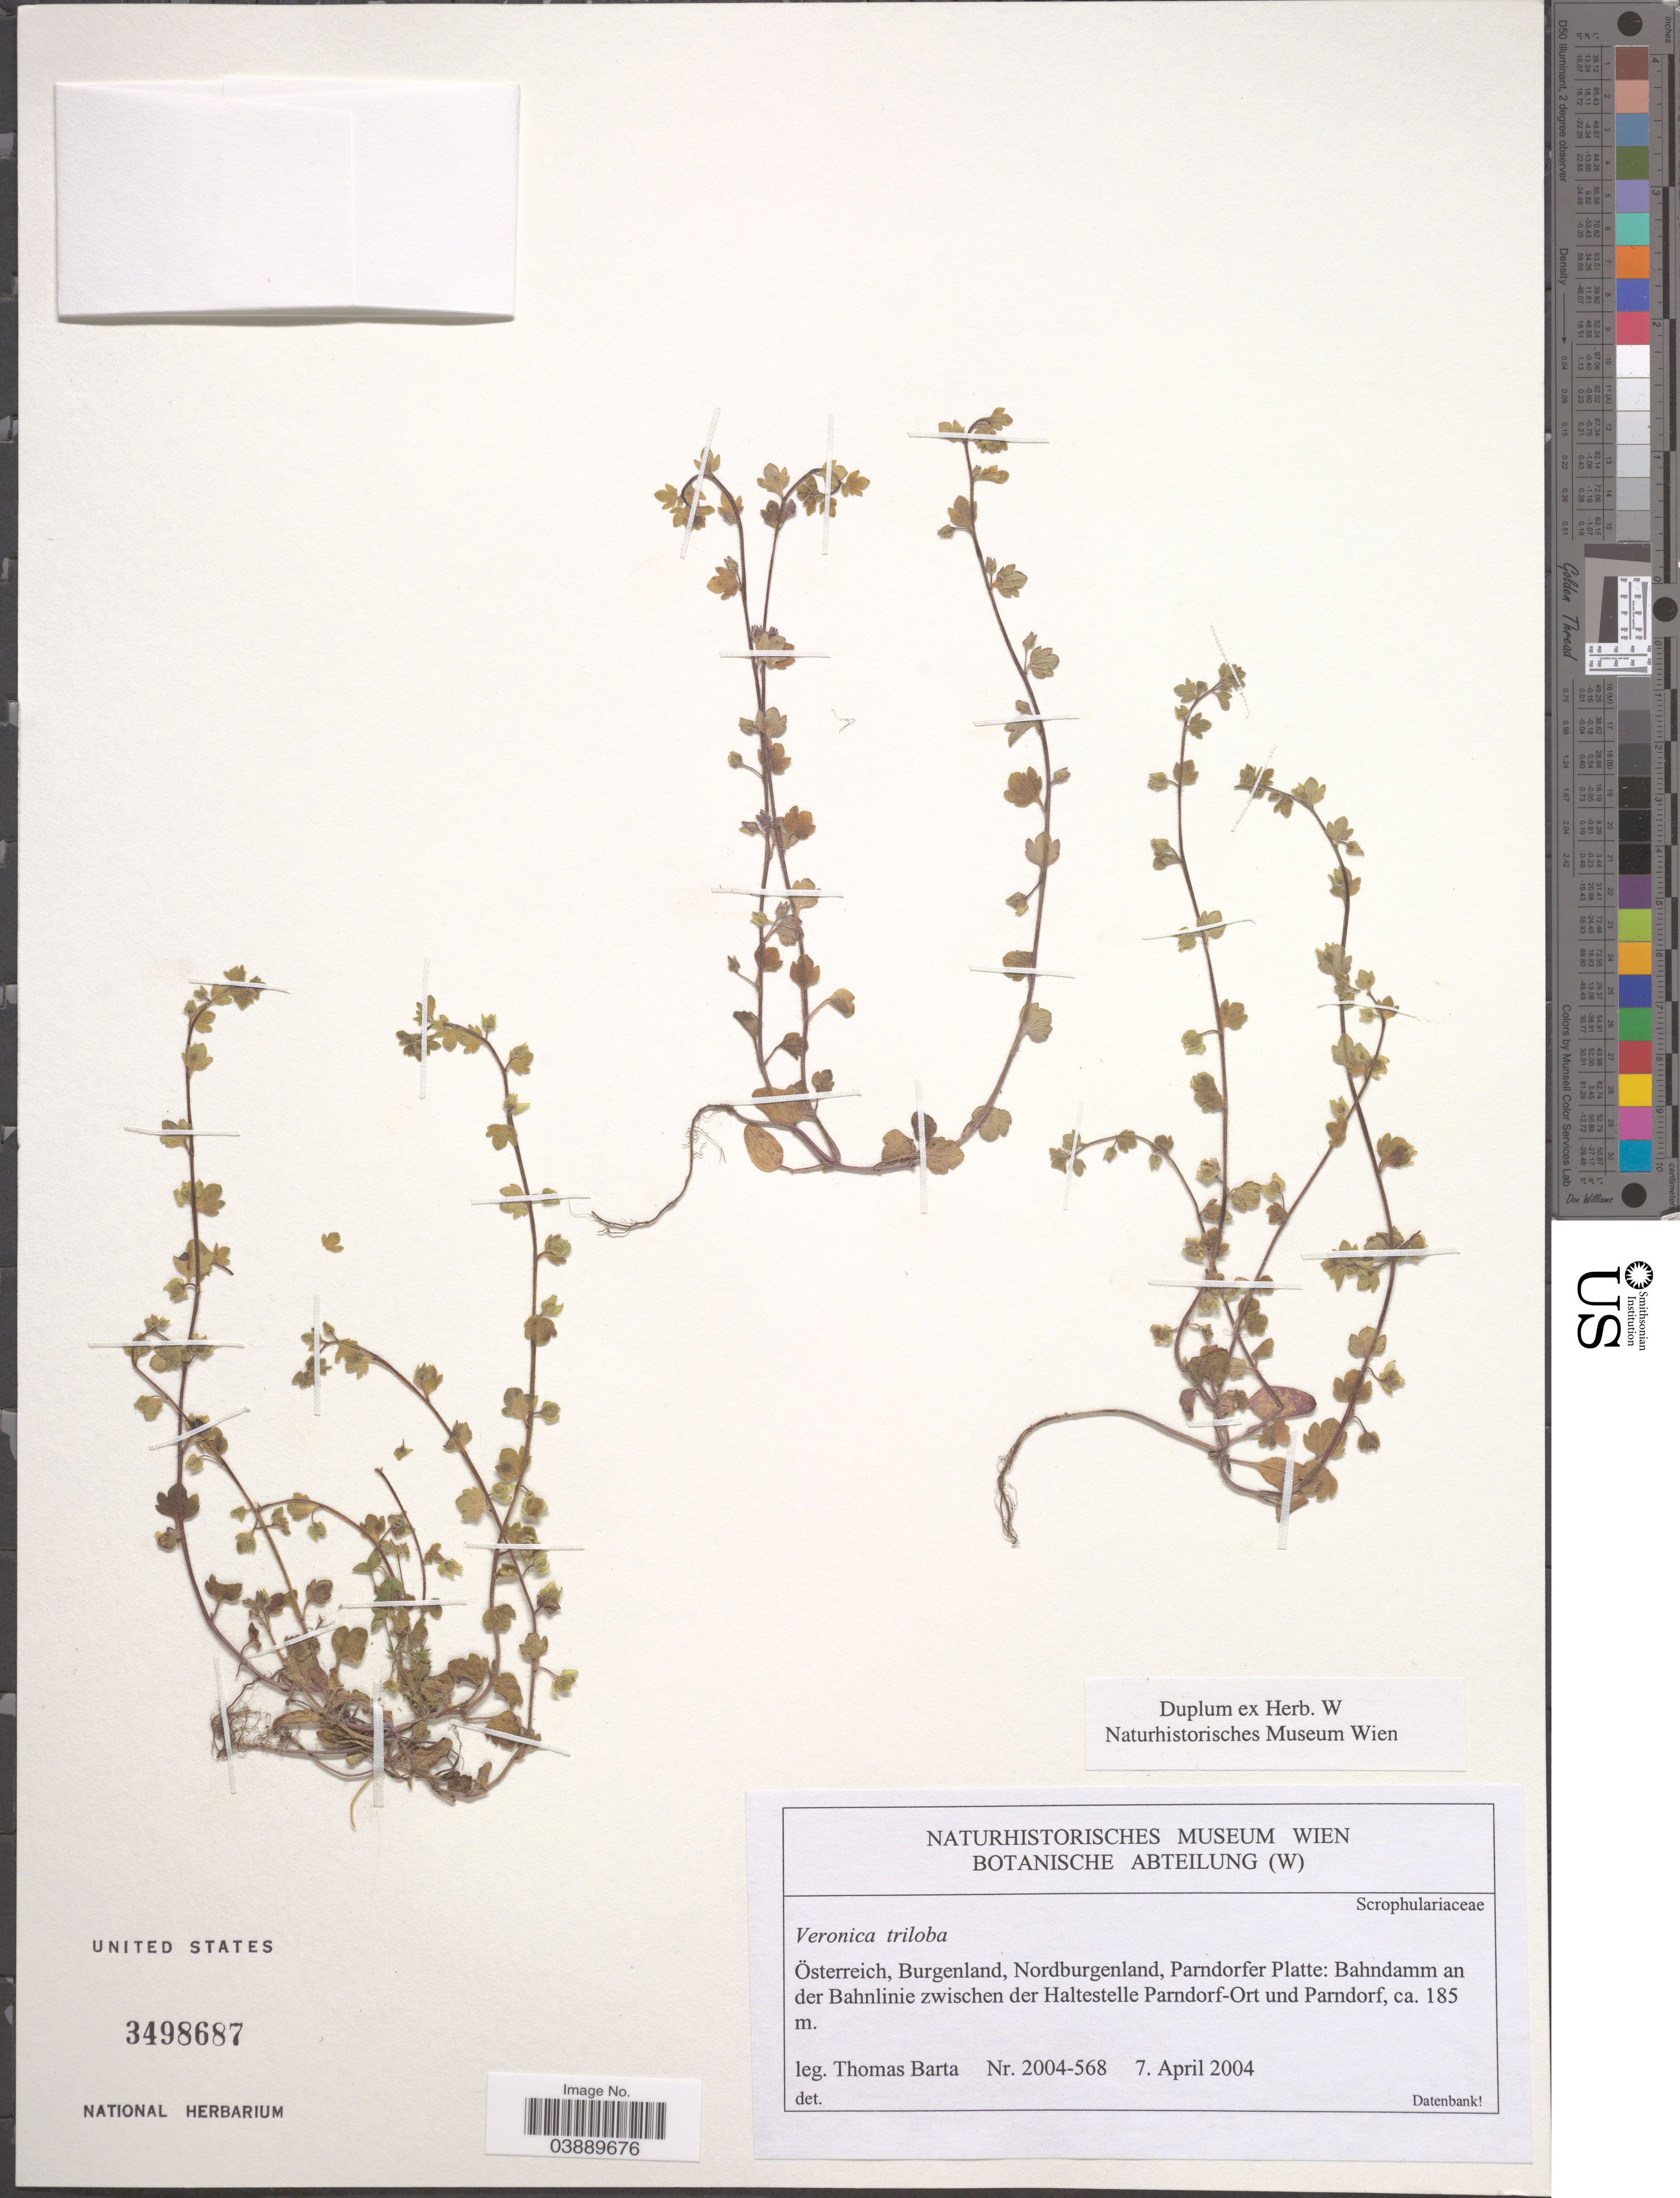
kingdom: Plantae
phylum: Tracheophyta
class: Magnoliopsida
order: Lamiales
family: Plantaginaceae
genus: Veronica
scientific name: Veronica triloba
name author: Opiz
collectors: T. Barta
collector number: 2004-568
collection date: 2004-04-07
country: Austria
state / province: Burgenland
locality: Österreich, Nordburgenland, Parndorfer Platte: Bahndamm an der Bahnlini zwischen der Haltestelle Parndorf-Ort und Parndorf.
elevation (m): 185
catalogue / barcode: US 3498687